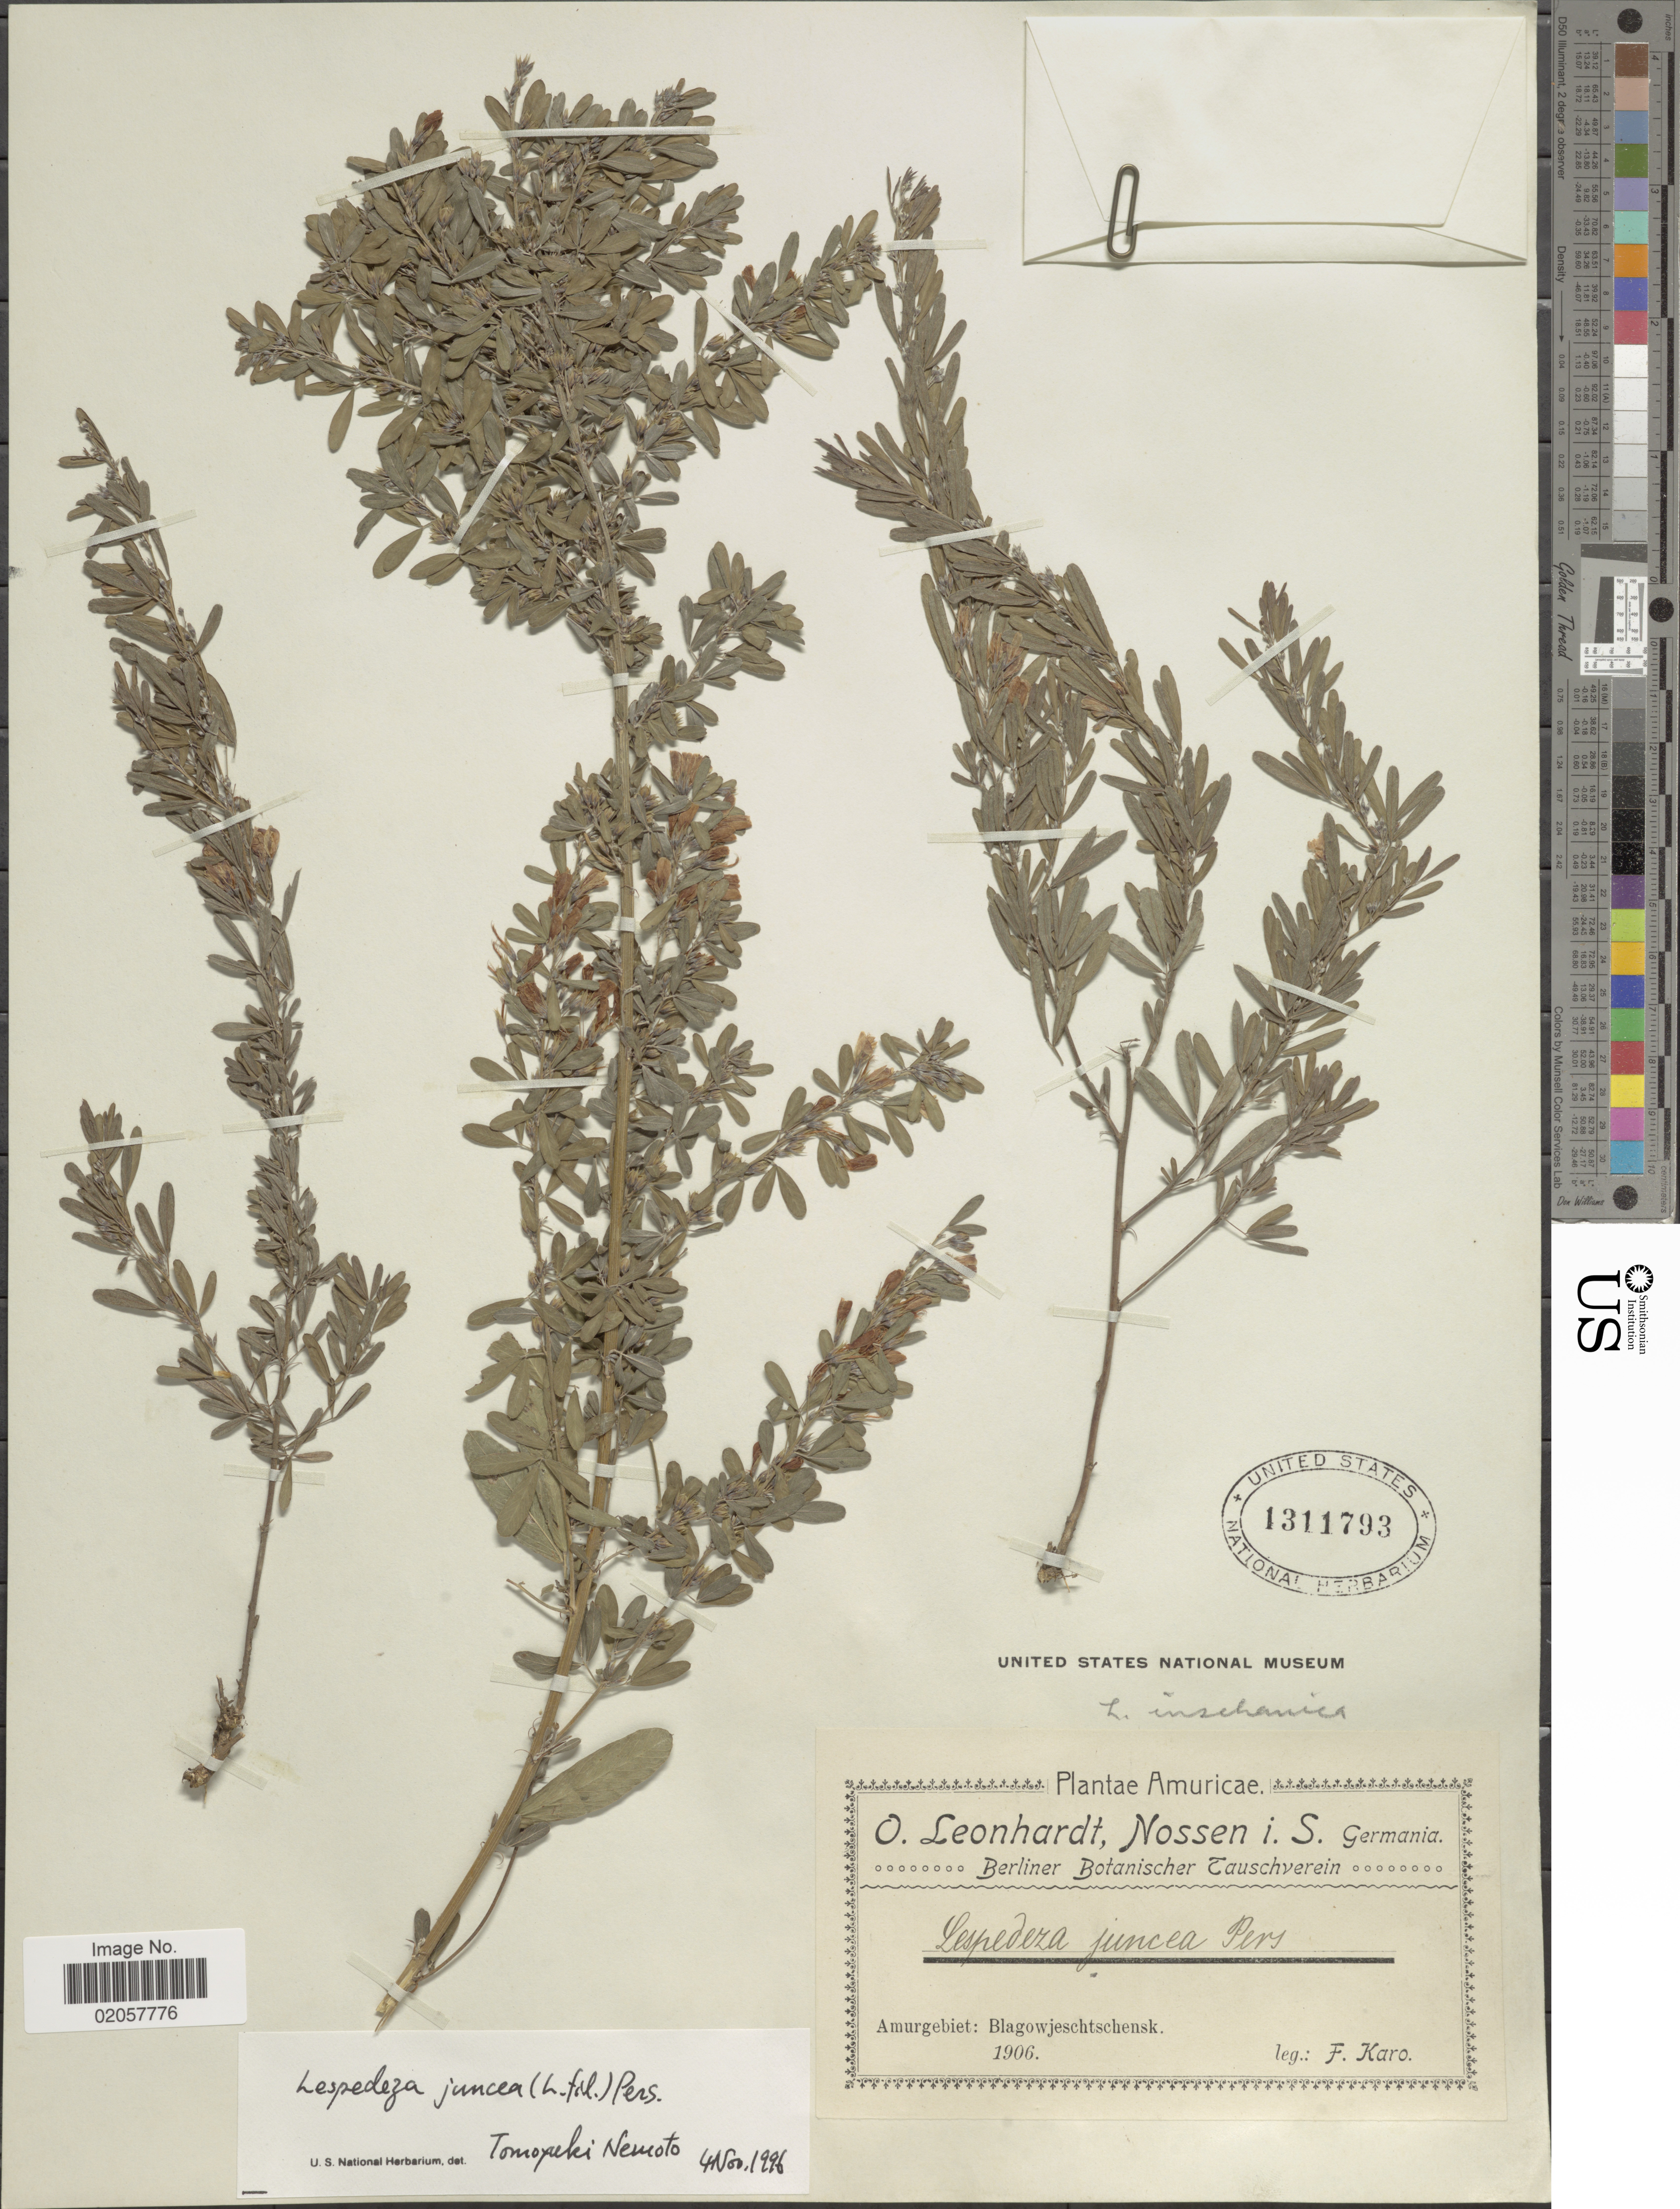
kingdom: Plantae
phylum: Tracheophyta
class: Magnoliopsida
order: Fabales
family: Fabaceae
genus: Lespedeza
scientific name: Lespedeza juncea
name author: (L. f.) Pers.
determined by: Nemoto, T.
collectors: F. Karo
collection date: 1906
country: Russian Federation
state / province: Amur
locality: Mauricae, Amurgebiet: Blagowschtschensk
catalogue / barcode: US 1311793